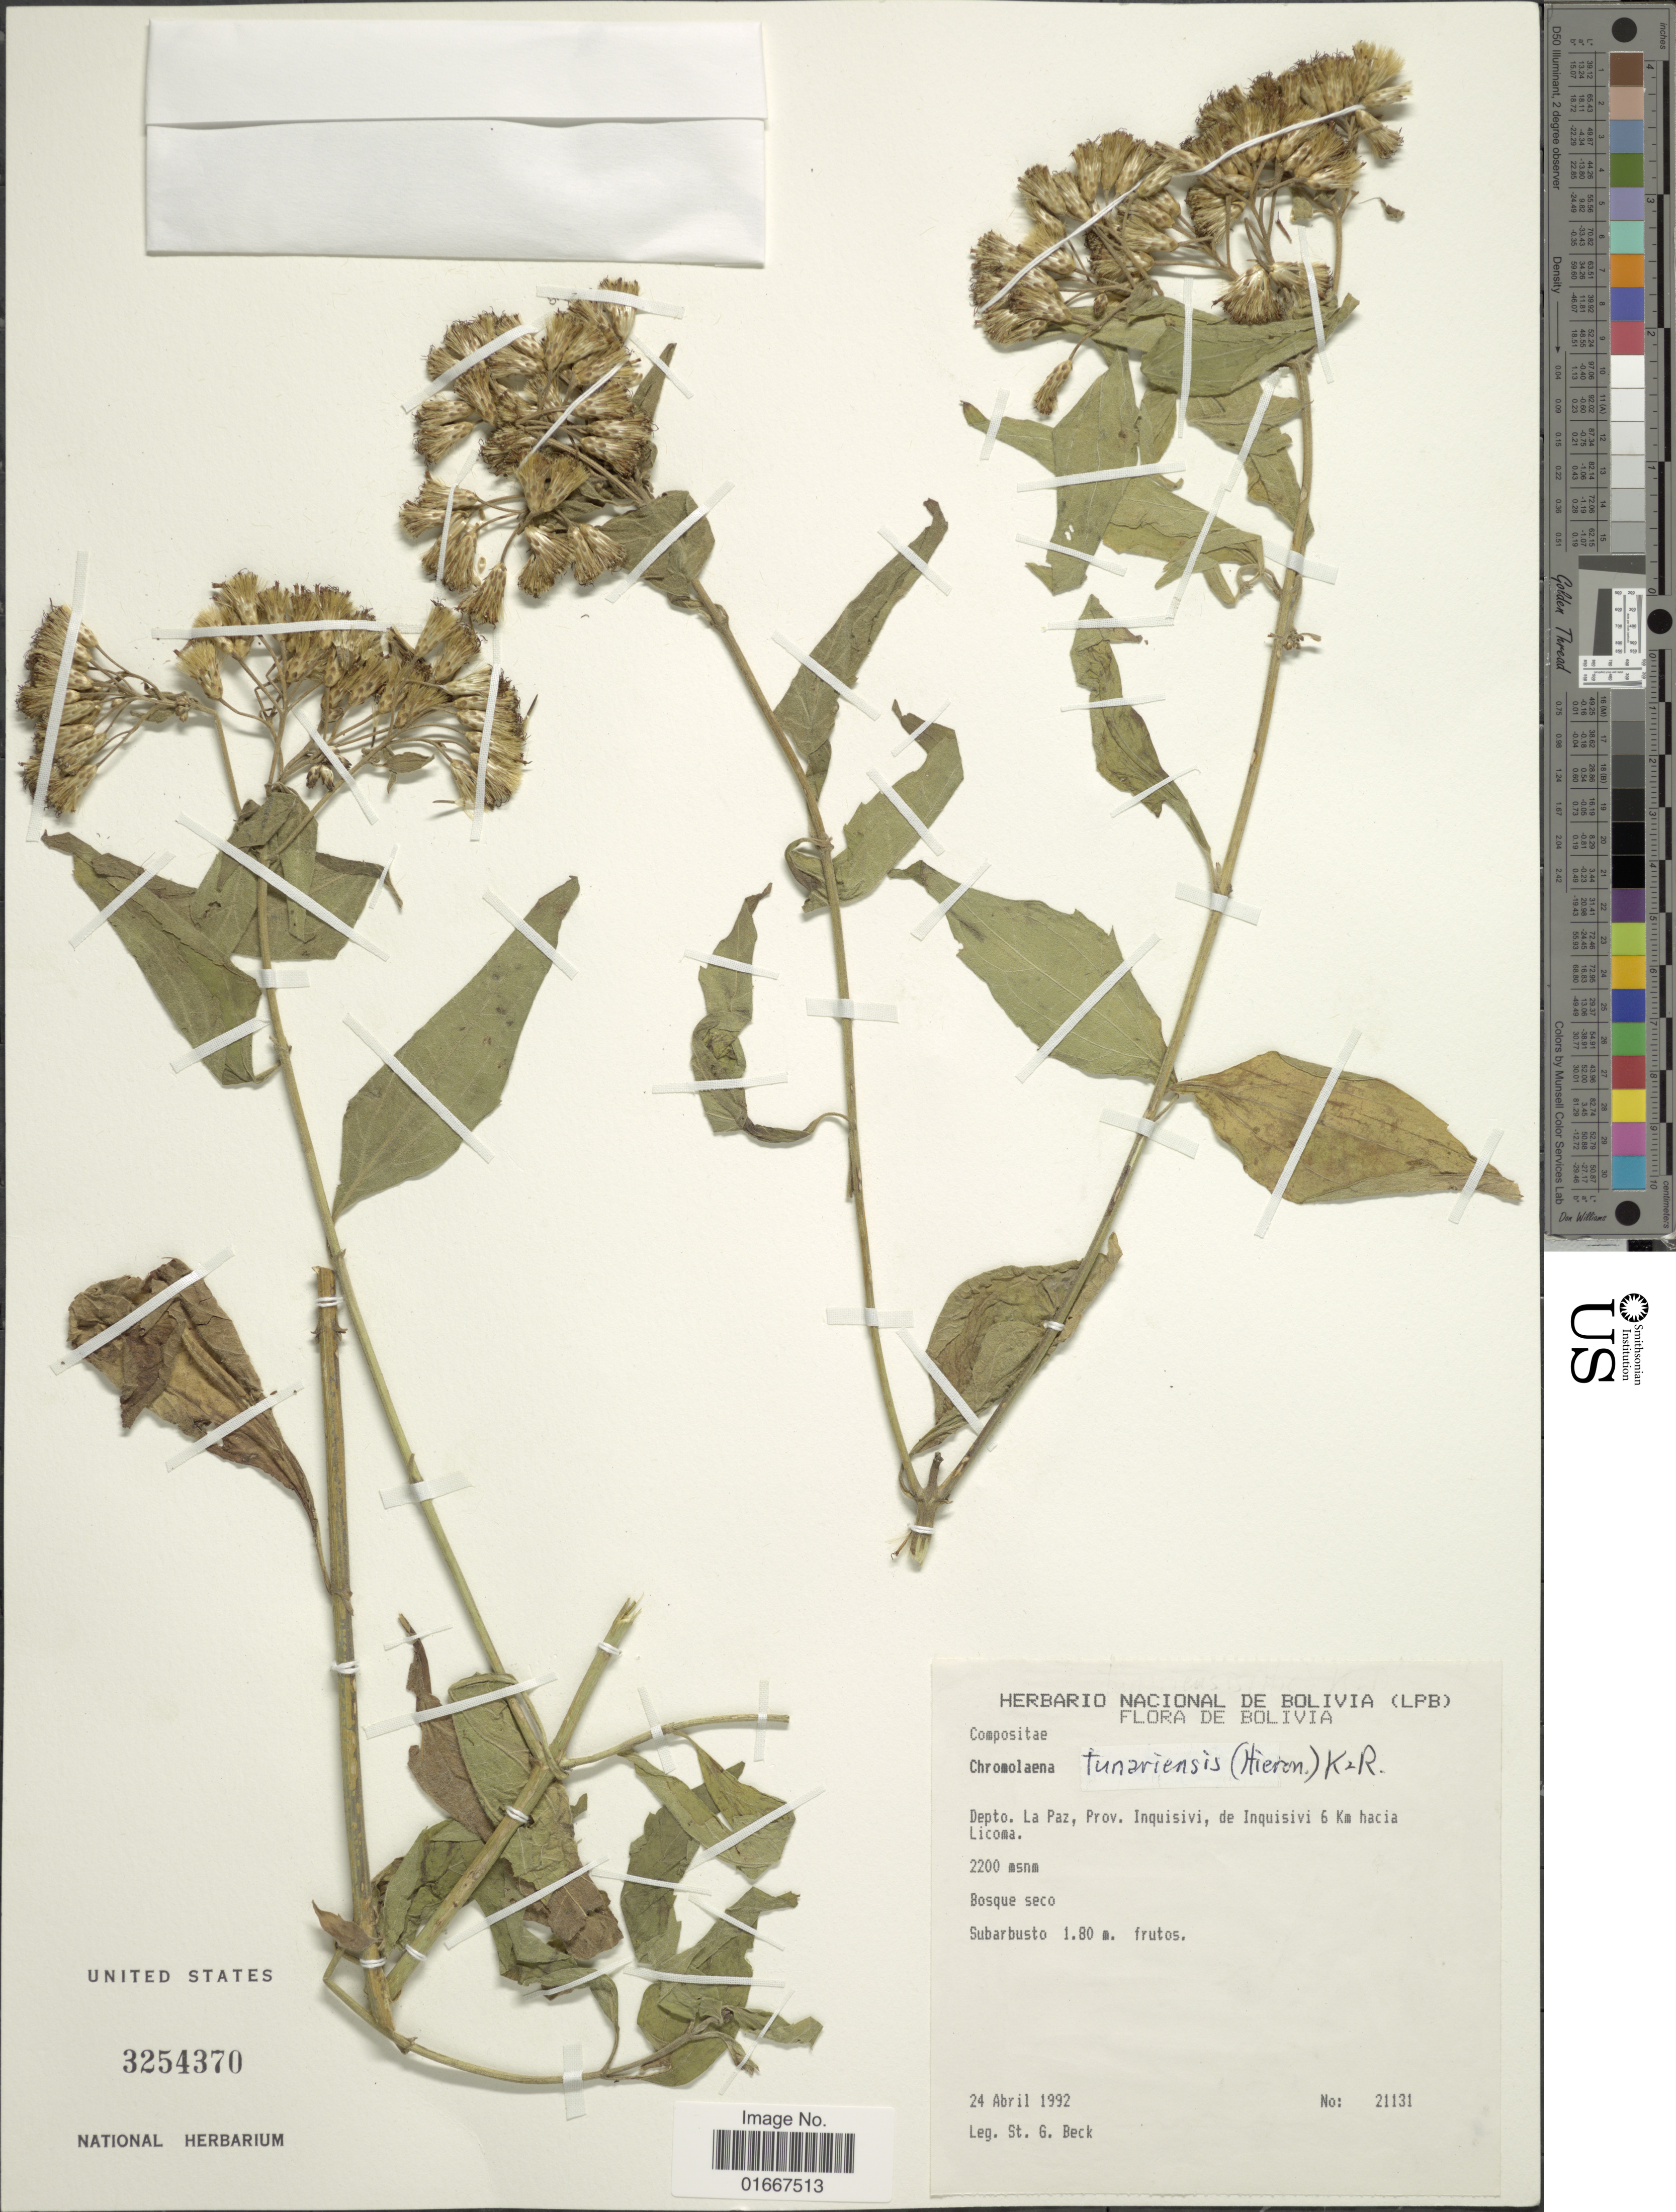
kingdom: Plantae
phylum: Tracheophyta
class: Magnoliopsida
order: Asterales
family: Asteraceae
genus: Chromolaena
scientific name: Chromolaena tunariensis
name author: (Hieron.) R.M. King & H. Rob.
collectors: S. G. Beck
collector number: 21131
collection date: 1992-04-24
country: Bolivia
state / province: La Paz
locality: Prov. Inquisivi, de Inquisivi 6 km hacia Licoma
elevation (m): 2200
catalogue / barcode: US 3254370